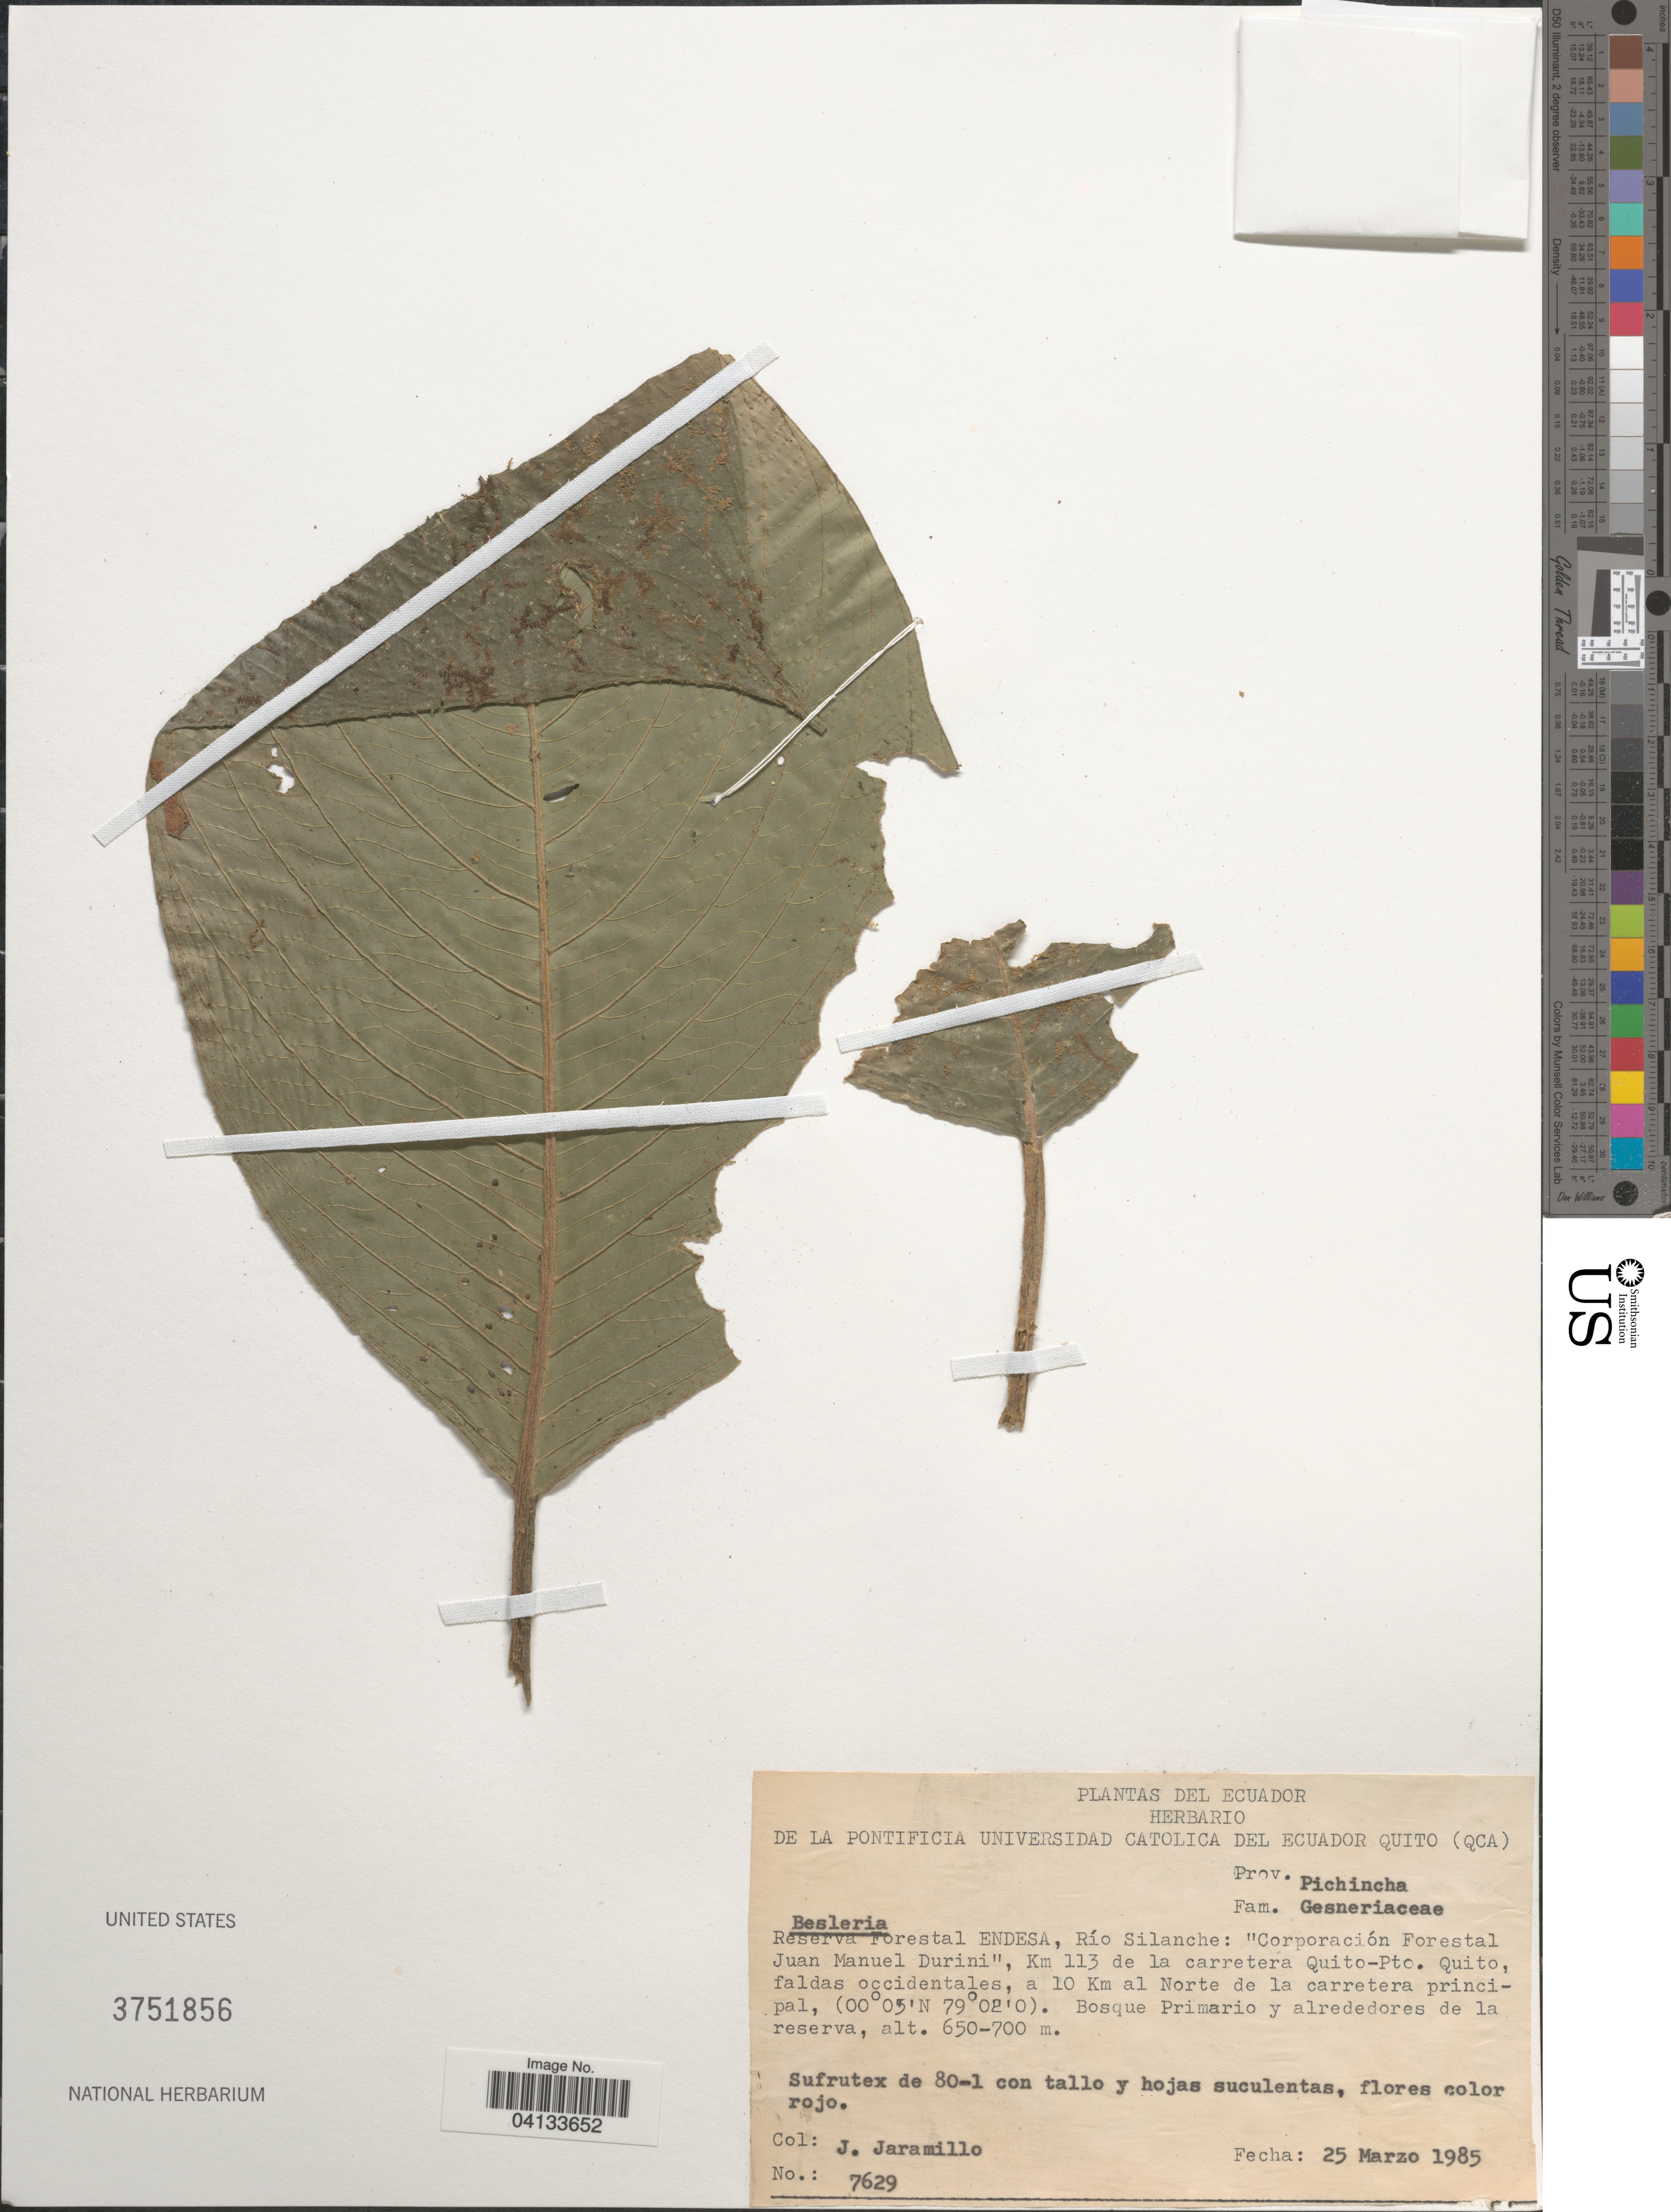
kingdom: Plantae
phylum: Tracheophyta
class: Magnoliopsida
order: Lamiales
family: Gesneriaceae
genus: Besleria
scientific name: Besleria sp.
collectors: J. Jaramillo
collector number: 7629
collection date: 1985-03-25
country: Ecuador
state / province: Pichincha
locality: Reserva Forestal ENDESA, Río Silanche: "Corporación Forestal Juan Manuel Durini", Km 113 de la carretera Quito-Pto. Quito, faldas occidentales, a 10 Km al Norte de la carretera principal.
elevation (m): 650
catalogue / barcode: US 3751856